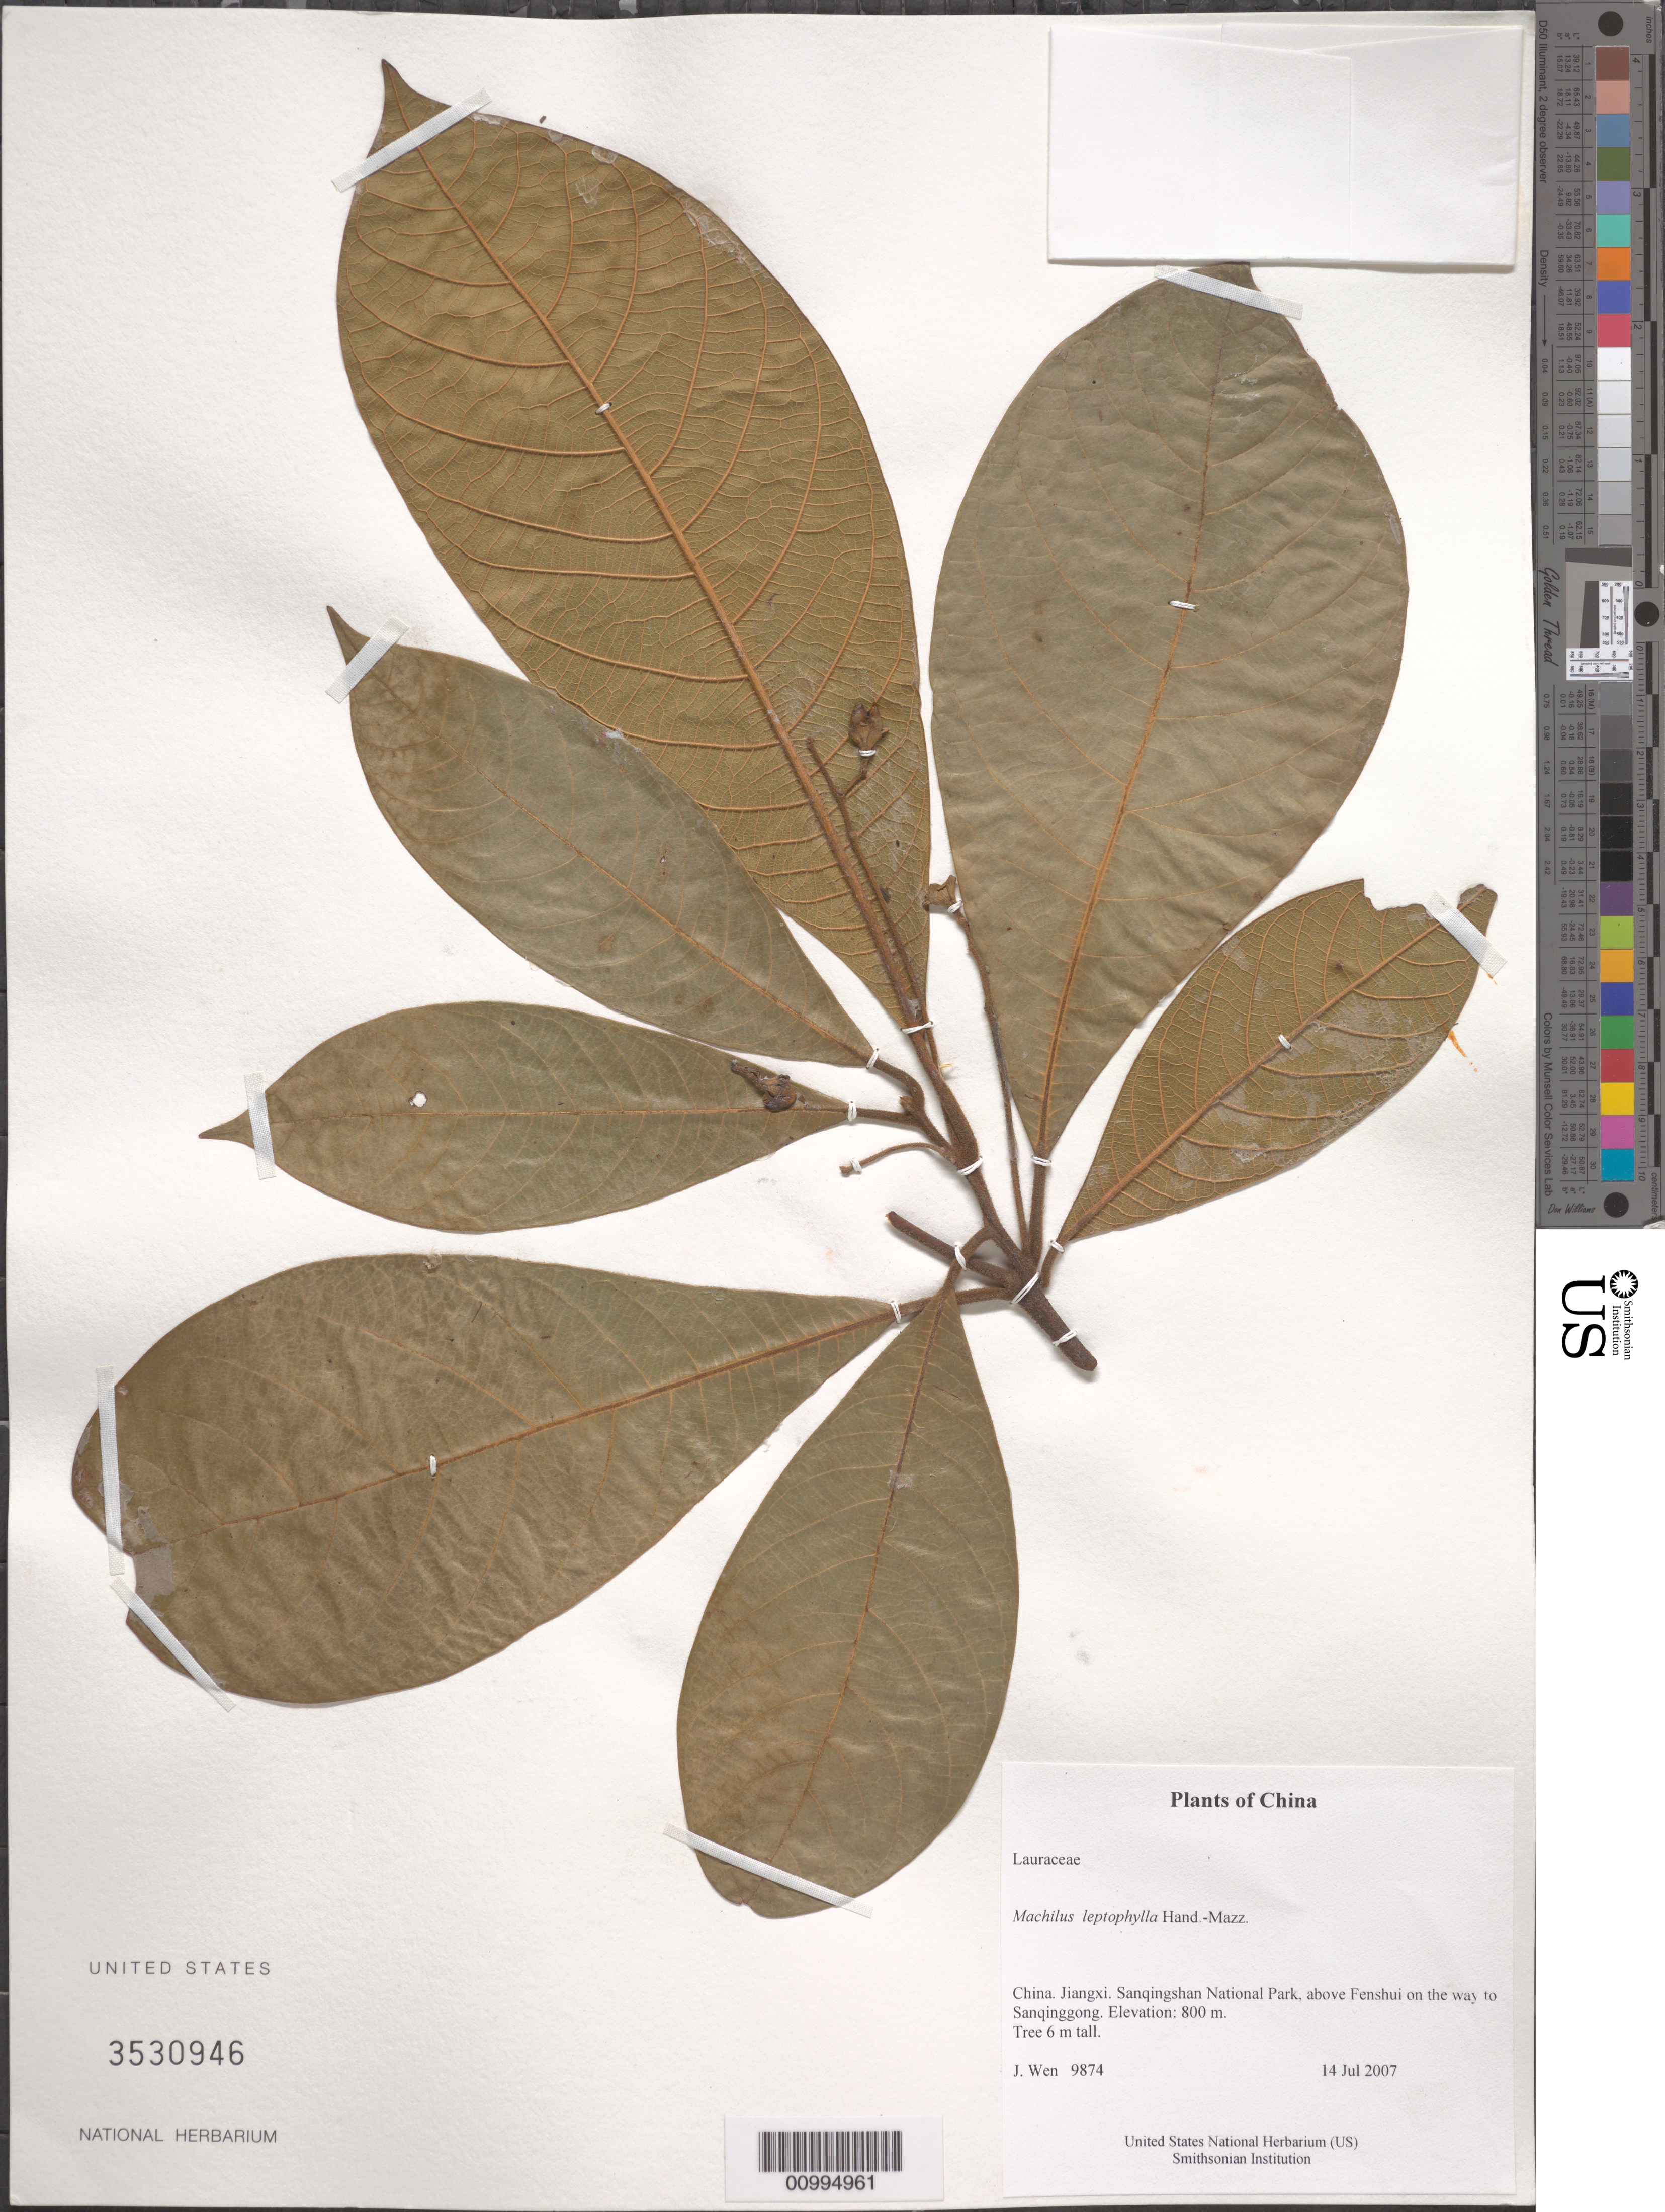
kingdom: Plantae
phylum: Tracheophyta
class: Magnoliopsida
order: Laurales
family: Lauraceae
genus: Machilus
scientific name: Machilus leptophylla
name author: Hand.-Mazz.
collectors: J. Wen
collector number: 9874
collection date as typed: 14 Jul 2007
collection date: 2007-07-14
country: China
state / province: Jiangxi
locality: Sanqingshan National Park, above Fenshui on the way to Sanqinggong.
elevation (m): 800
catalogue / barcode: US 3530946